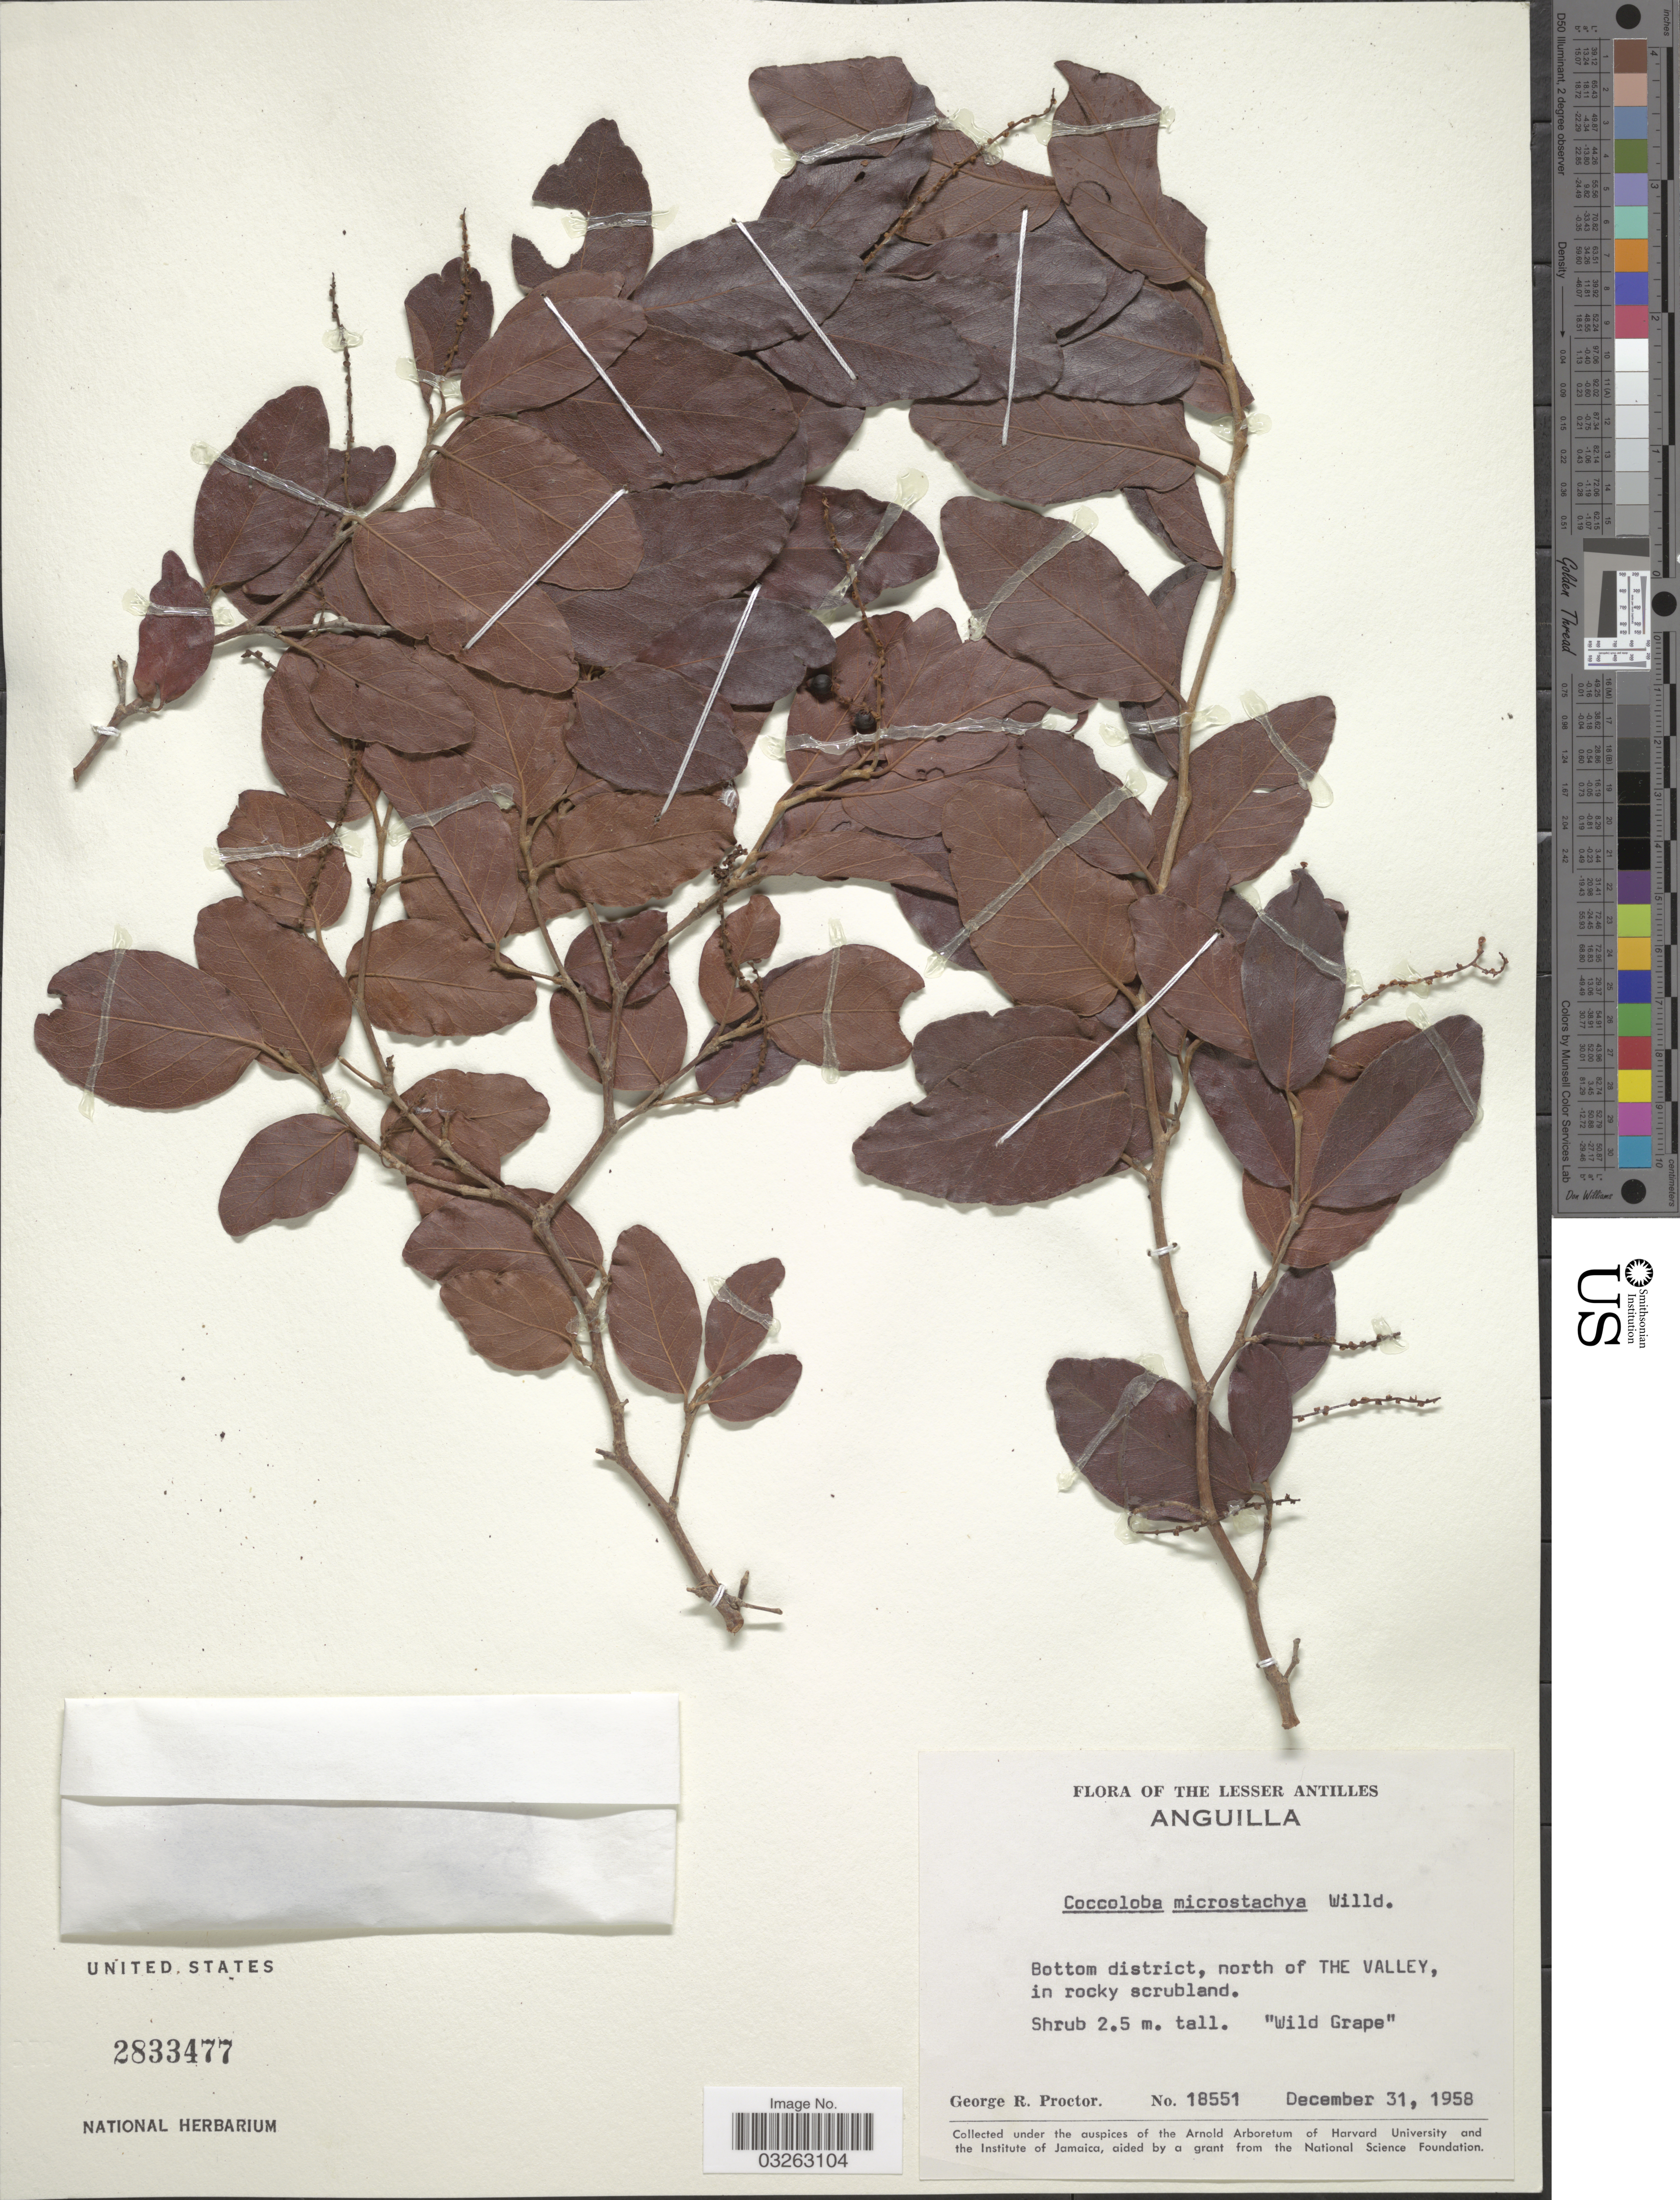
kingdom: Plantae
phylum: Tracheophyta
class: Magnoliopsida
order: Caryophyllales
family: Polygonaceae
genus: Coccoloba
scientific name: Coccoloba microstachya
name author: Willd.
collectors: G. R. Proctor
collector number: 18551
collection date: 1958-12-31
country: Anguilla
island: Anguilla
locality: The Lesser Antilles, Bottom district, north of The Valley.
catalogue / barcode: US 2833477